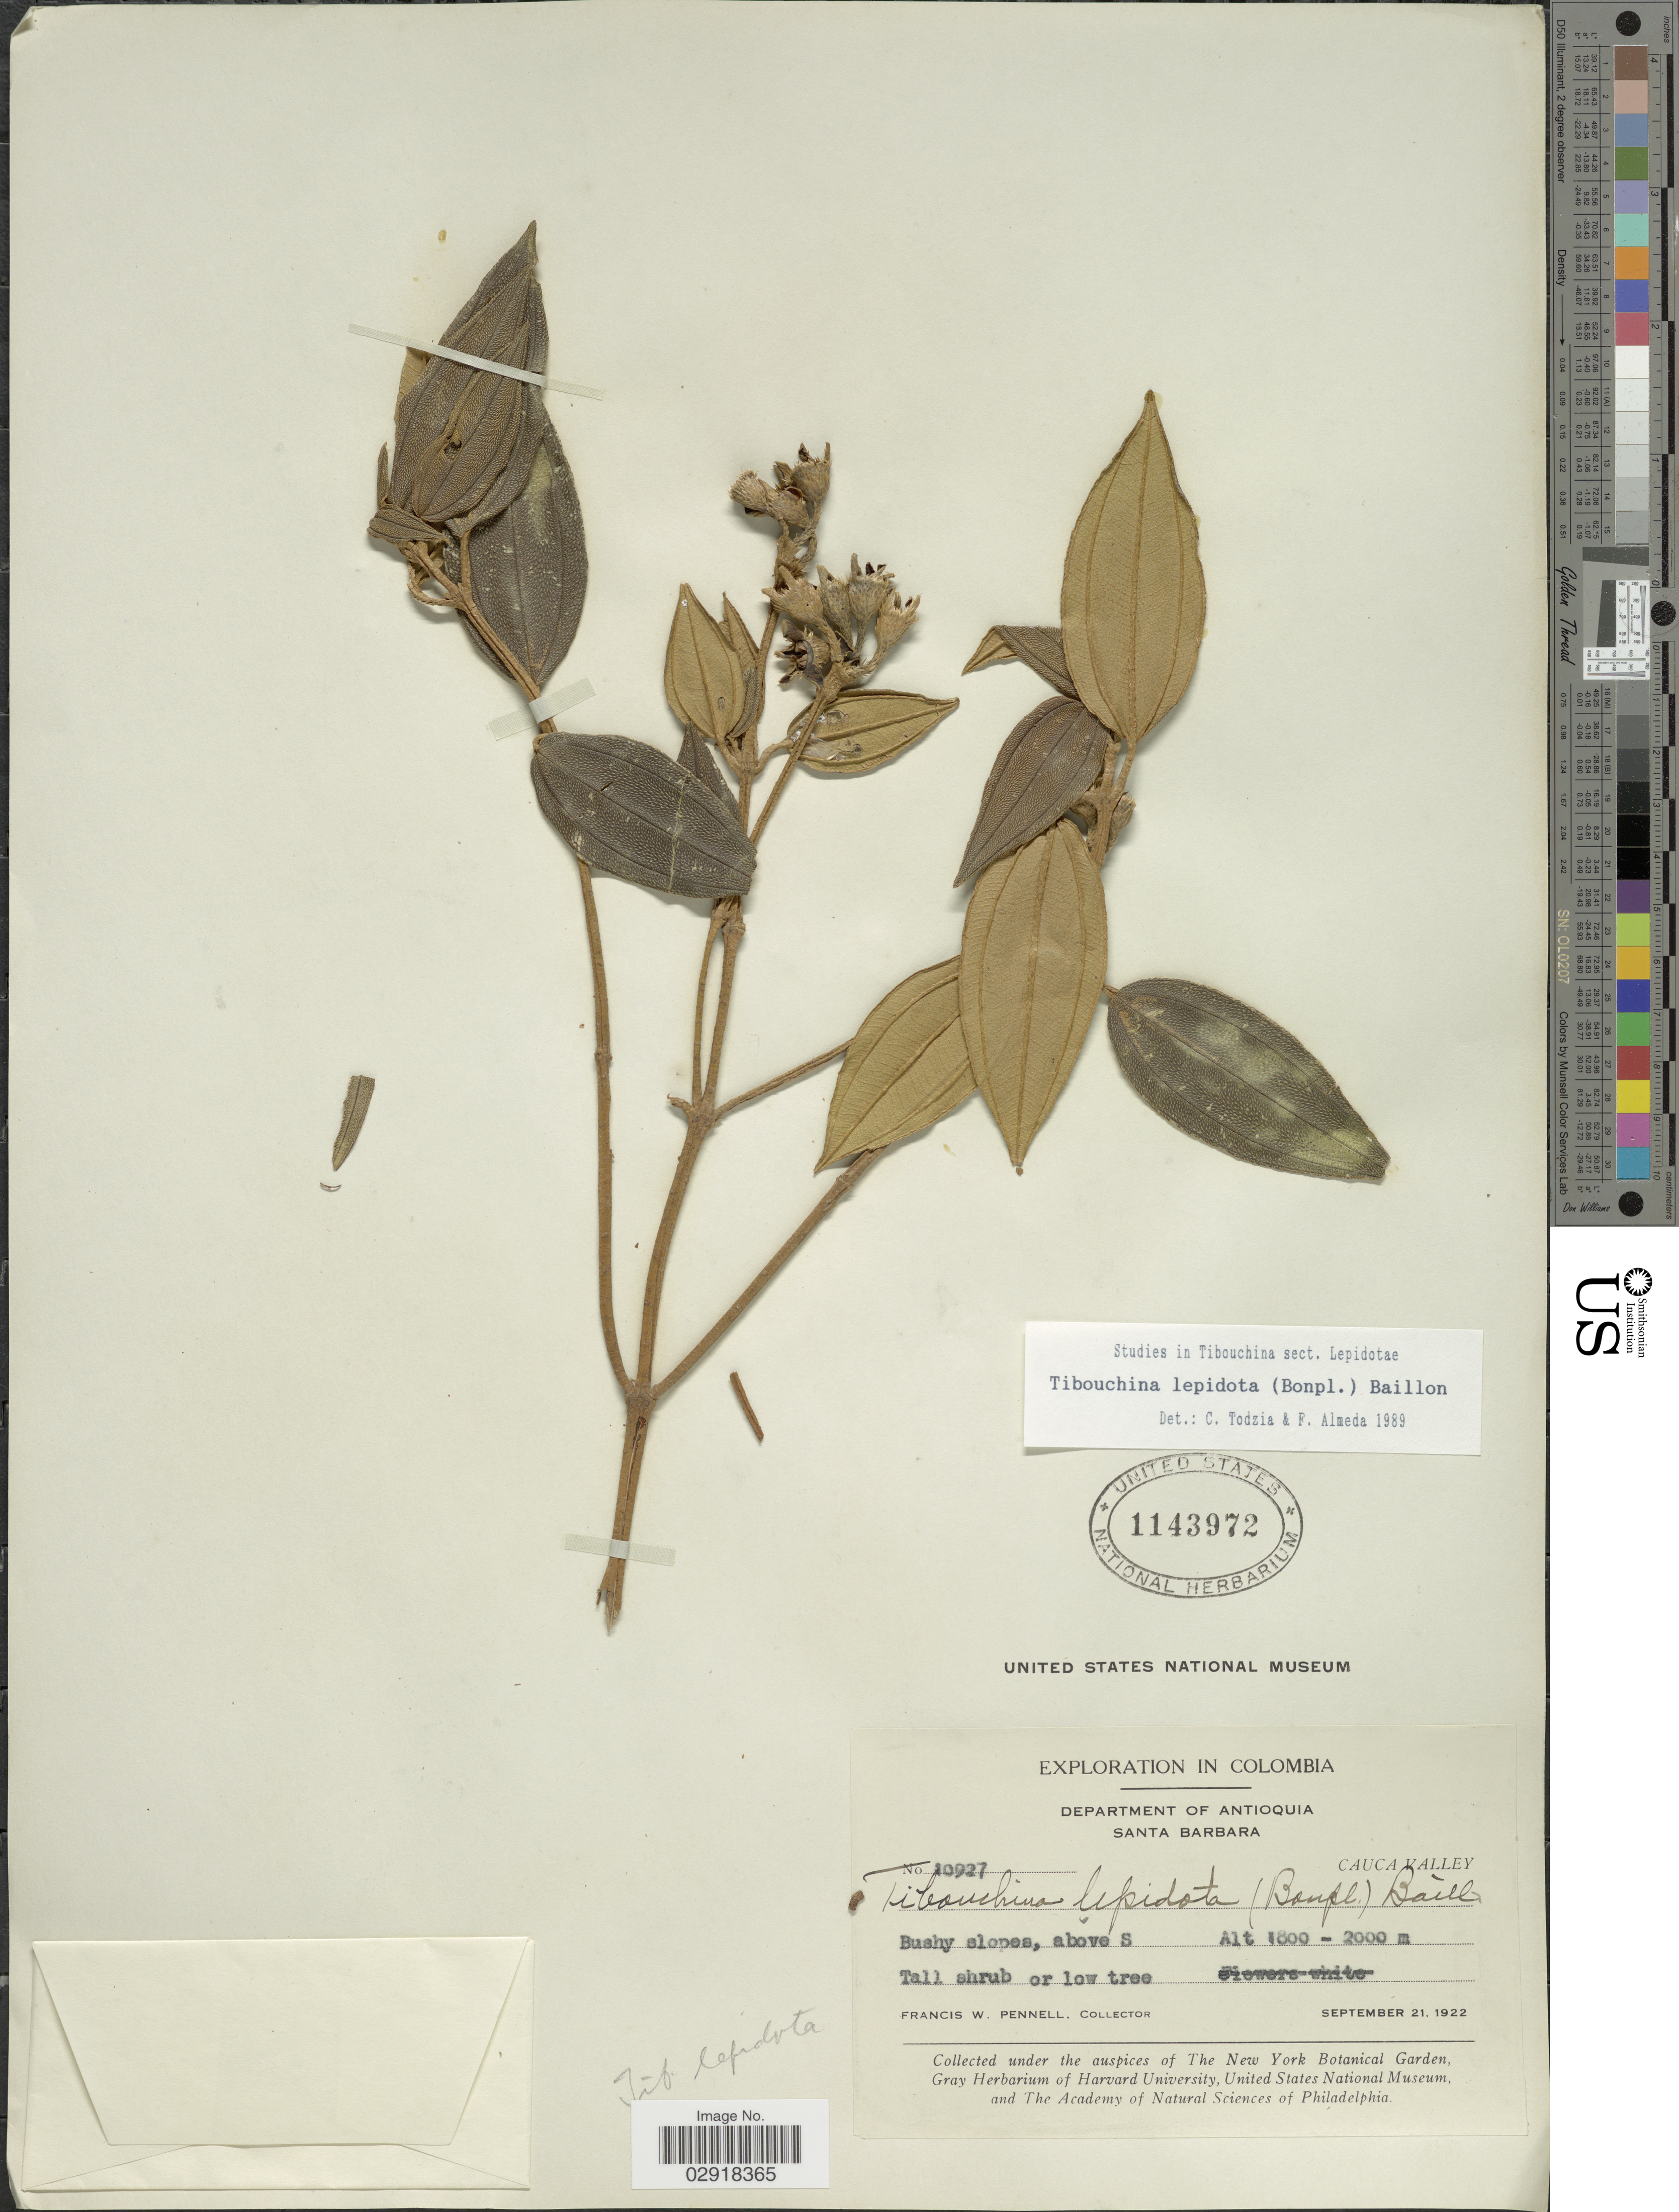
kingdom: Plantae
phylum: Tracheophyta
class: Magnoliopsida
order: Myrtales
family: Melastomataceae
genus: Andesanthus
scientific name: Andesanthus lepidotus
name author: (Humb. & Bonpl.) P.J.F. Guim. & Michelang.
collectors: F. W. Pennell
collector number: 10927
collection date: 1922-09-21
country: Colombia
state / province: Antioquia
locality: Department of Antioquia, Santa Barbara, Cauca Valley, Bushy slopes, above S.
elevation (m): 1800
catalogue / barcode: US 1143972